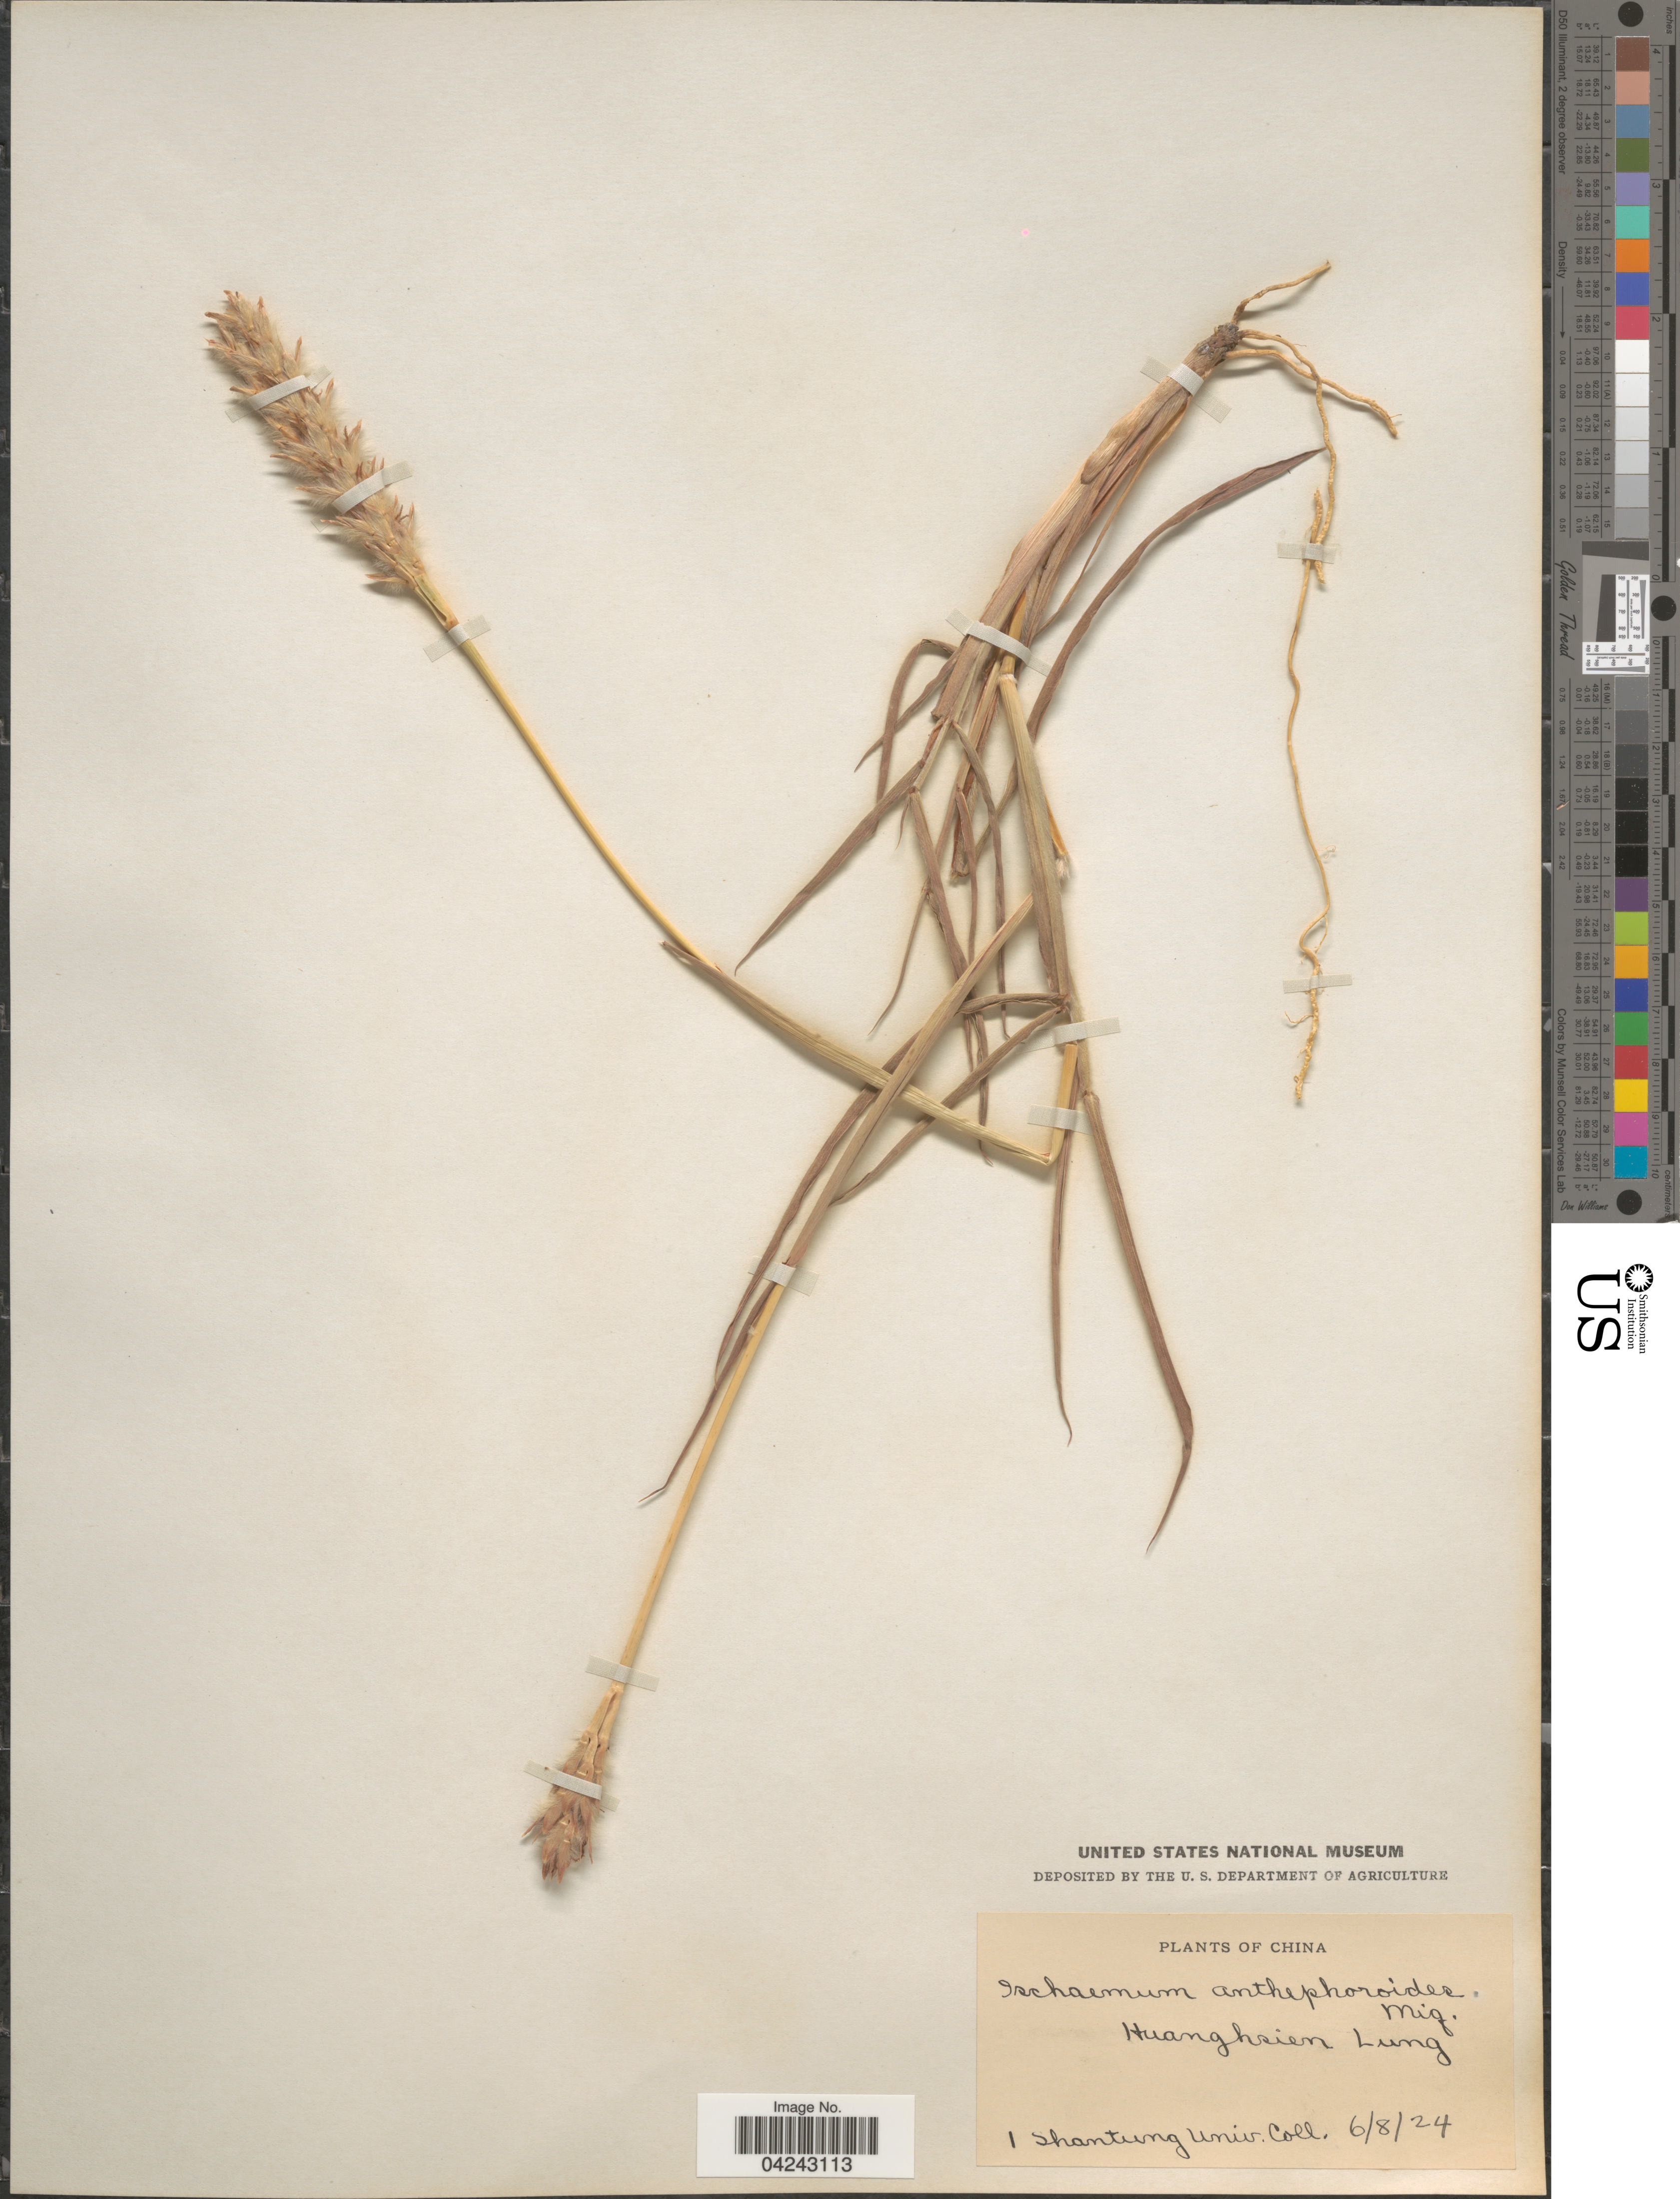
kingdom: Plantae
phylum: Tracheophyta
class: Liliopsida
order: Poales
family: Poaceae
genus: Ischaemum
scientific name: Ischaemum anthephoroides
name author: (Steud.) Miq.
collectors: Shantung University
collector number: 1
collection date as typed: Transcribed d/m/y: 6/8/24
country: China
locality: Huanghsien Lung.